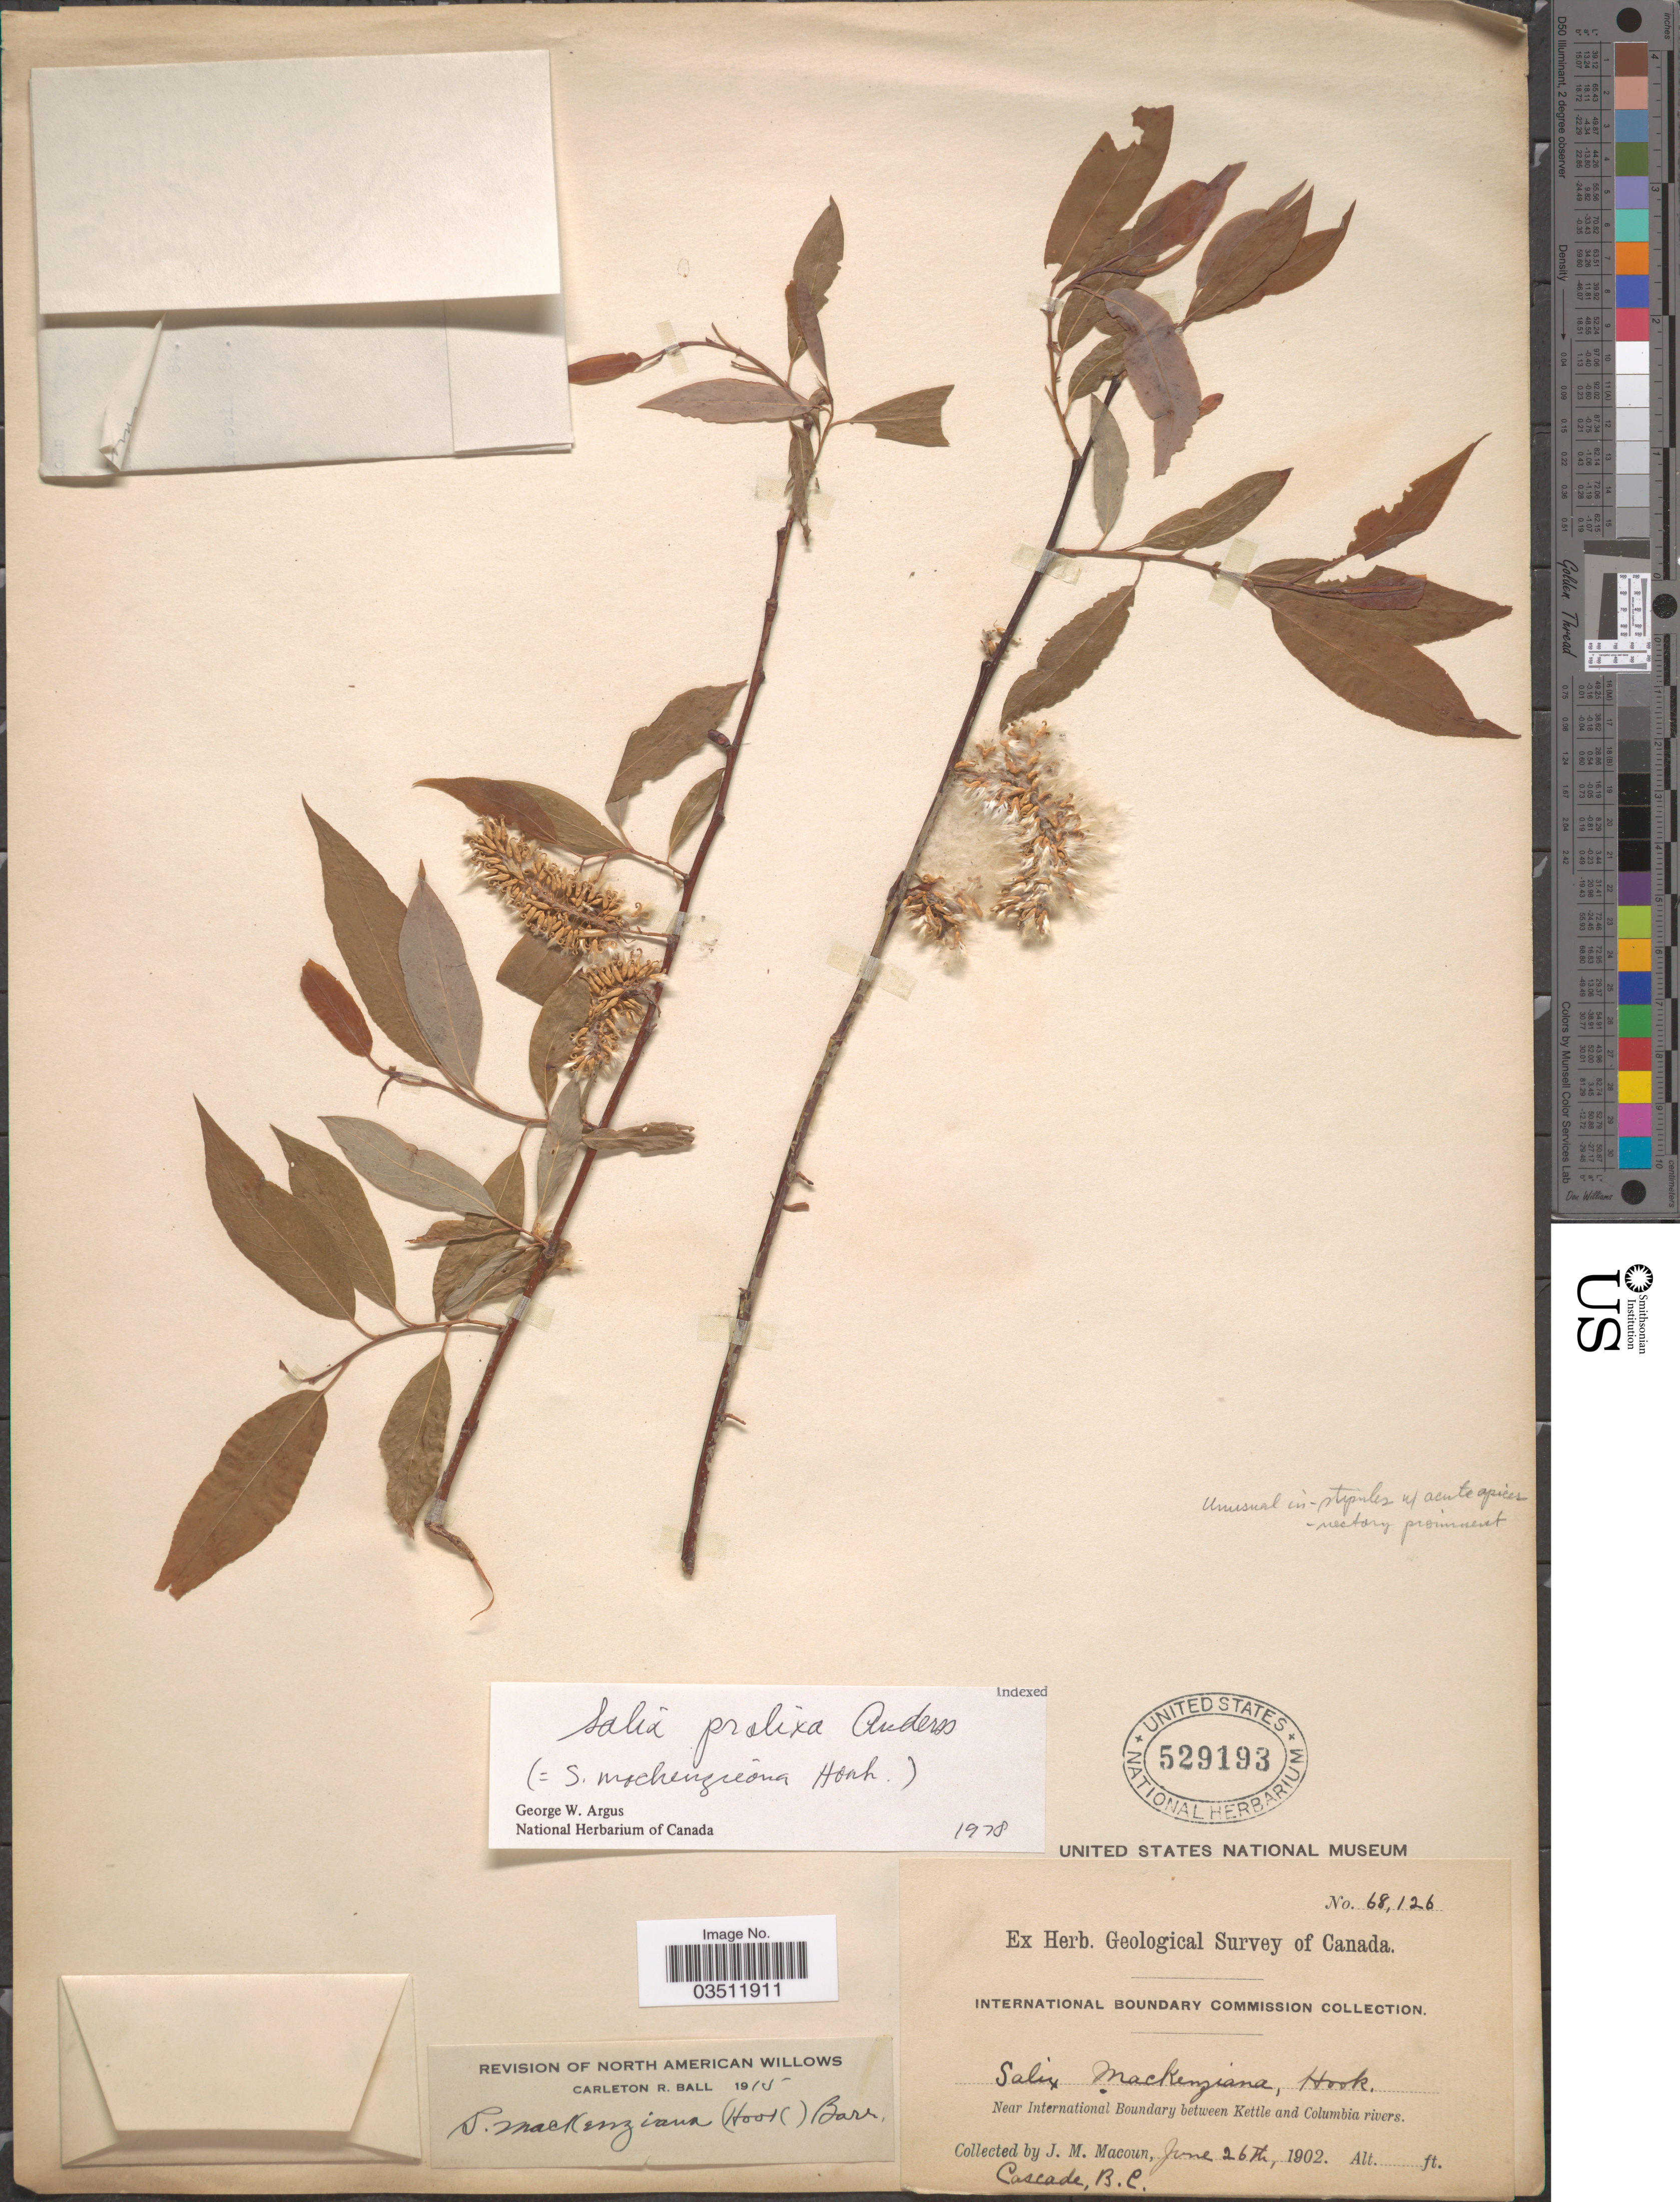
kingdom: Plantae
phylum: Tracheophyta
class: Magnoliopsida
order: Malpighiales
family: Salicaceae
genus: Salix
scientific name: Salix mackenziana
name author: (Hook.) Barratt ex Hook.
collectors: J. M. Macoun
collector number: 68126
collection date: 1902-06-26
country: Canada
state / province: British Columbia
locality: Near International Boundary between Kettle and Columbia rivers. Cascade [unsure placement].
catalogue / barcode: US 529193